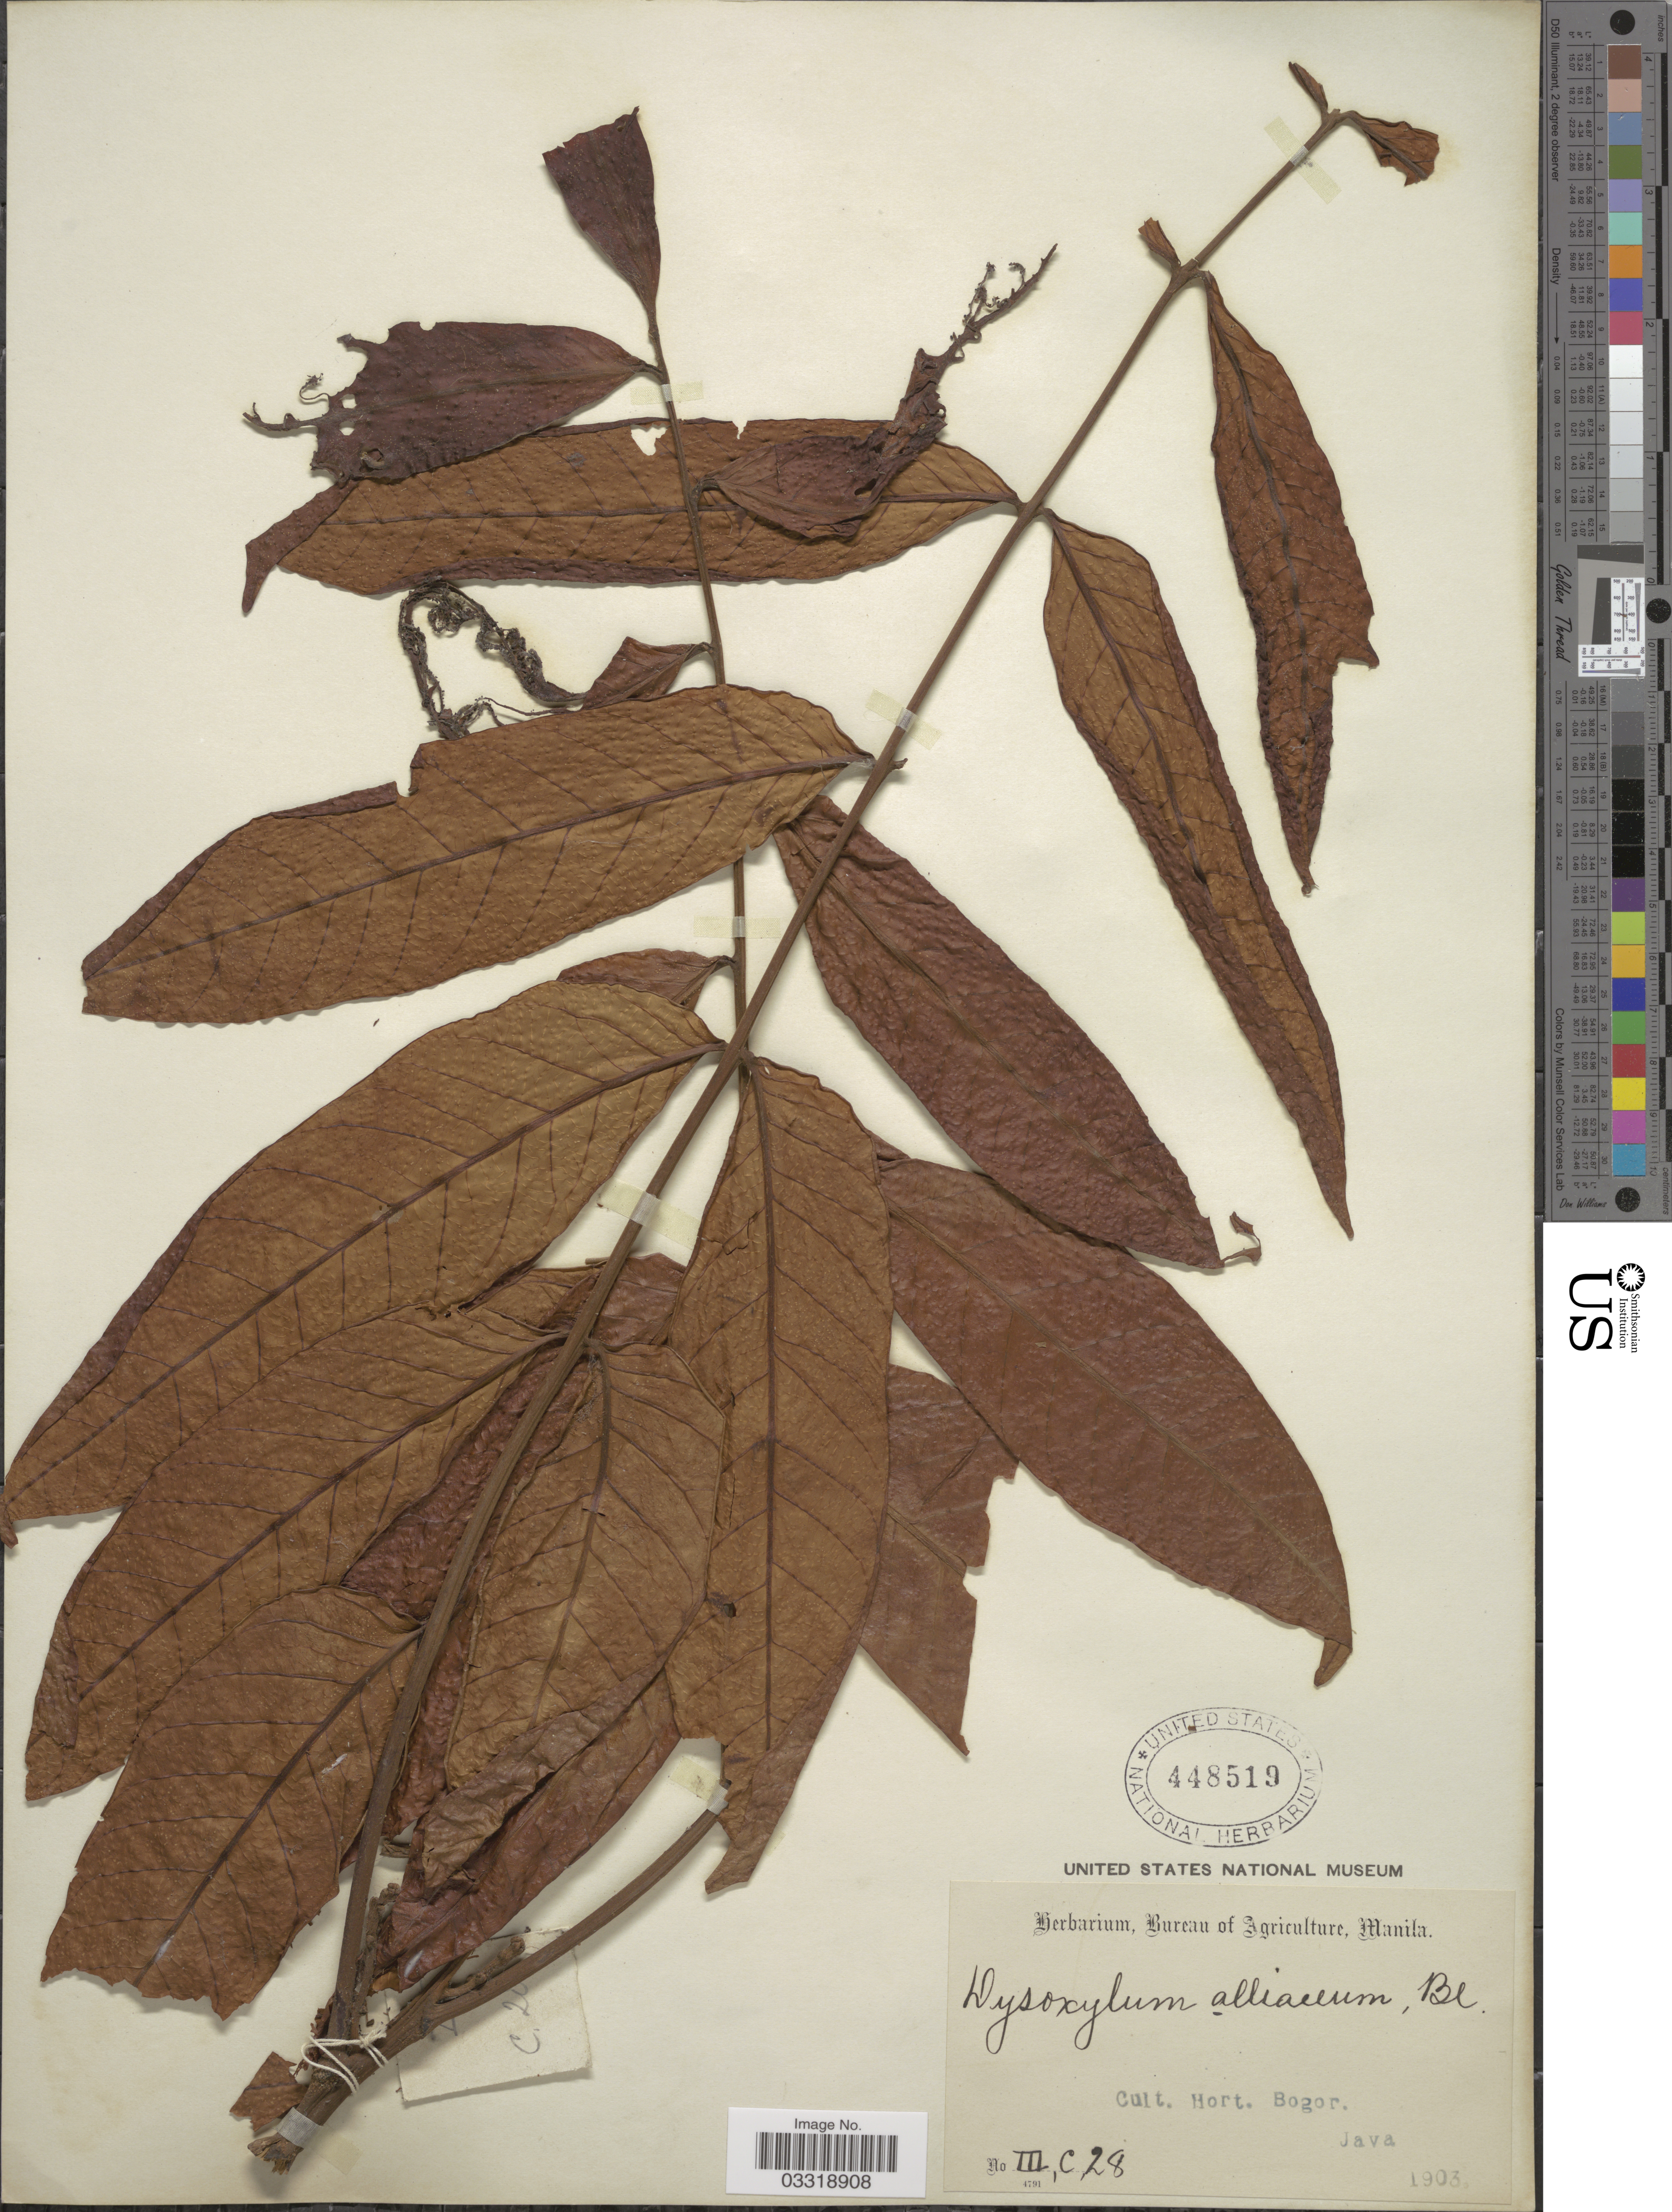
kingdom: Plantae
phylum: Tracheophyta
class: Magnoliopsida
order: Sapindales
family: Meliaceae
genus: Prasoxylon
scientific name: Prasoxylon alliaceum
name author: (Blume) M. Roem.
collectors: ex Herb. Bur. Agric. Manila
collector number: III,C,28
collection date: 1903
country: Indonesia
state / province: Java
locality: Cult. Hort. Bogor.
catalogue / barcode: US 448519